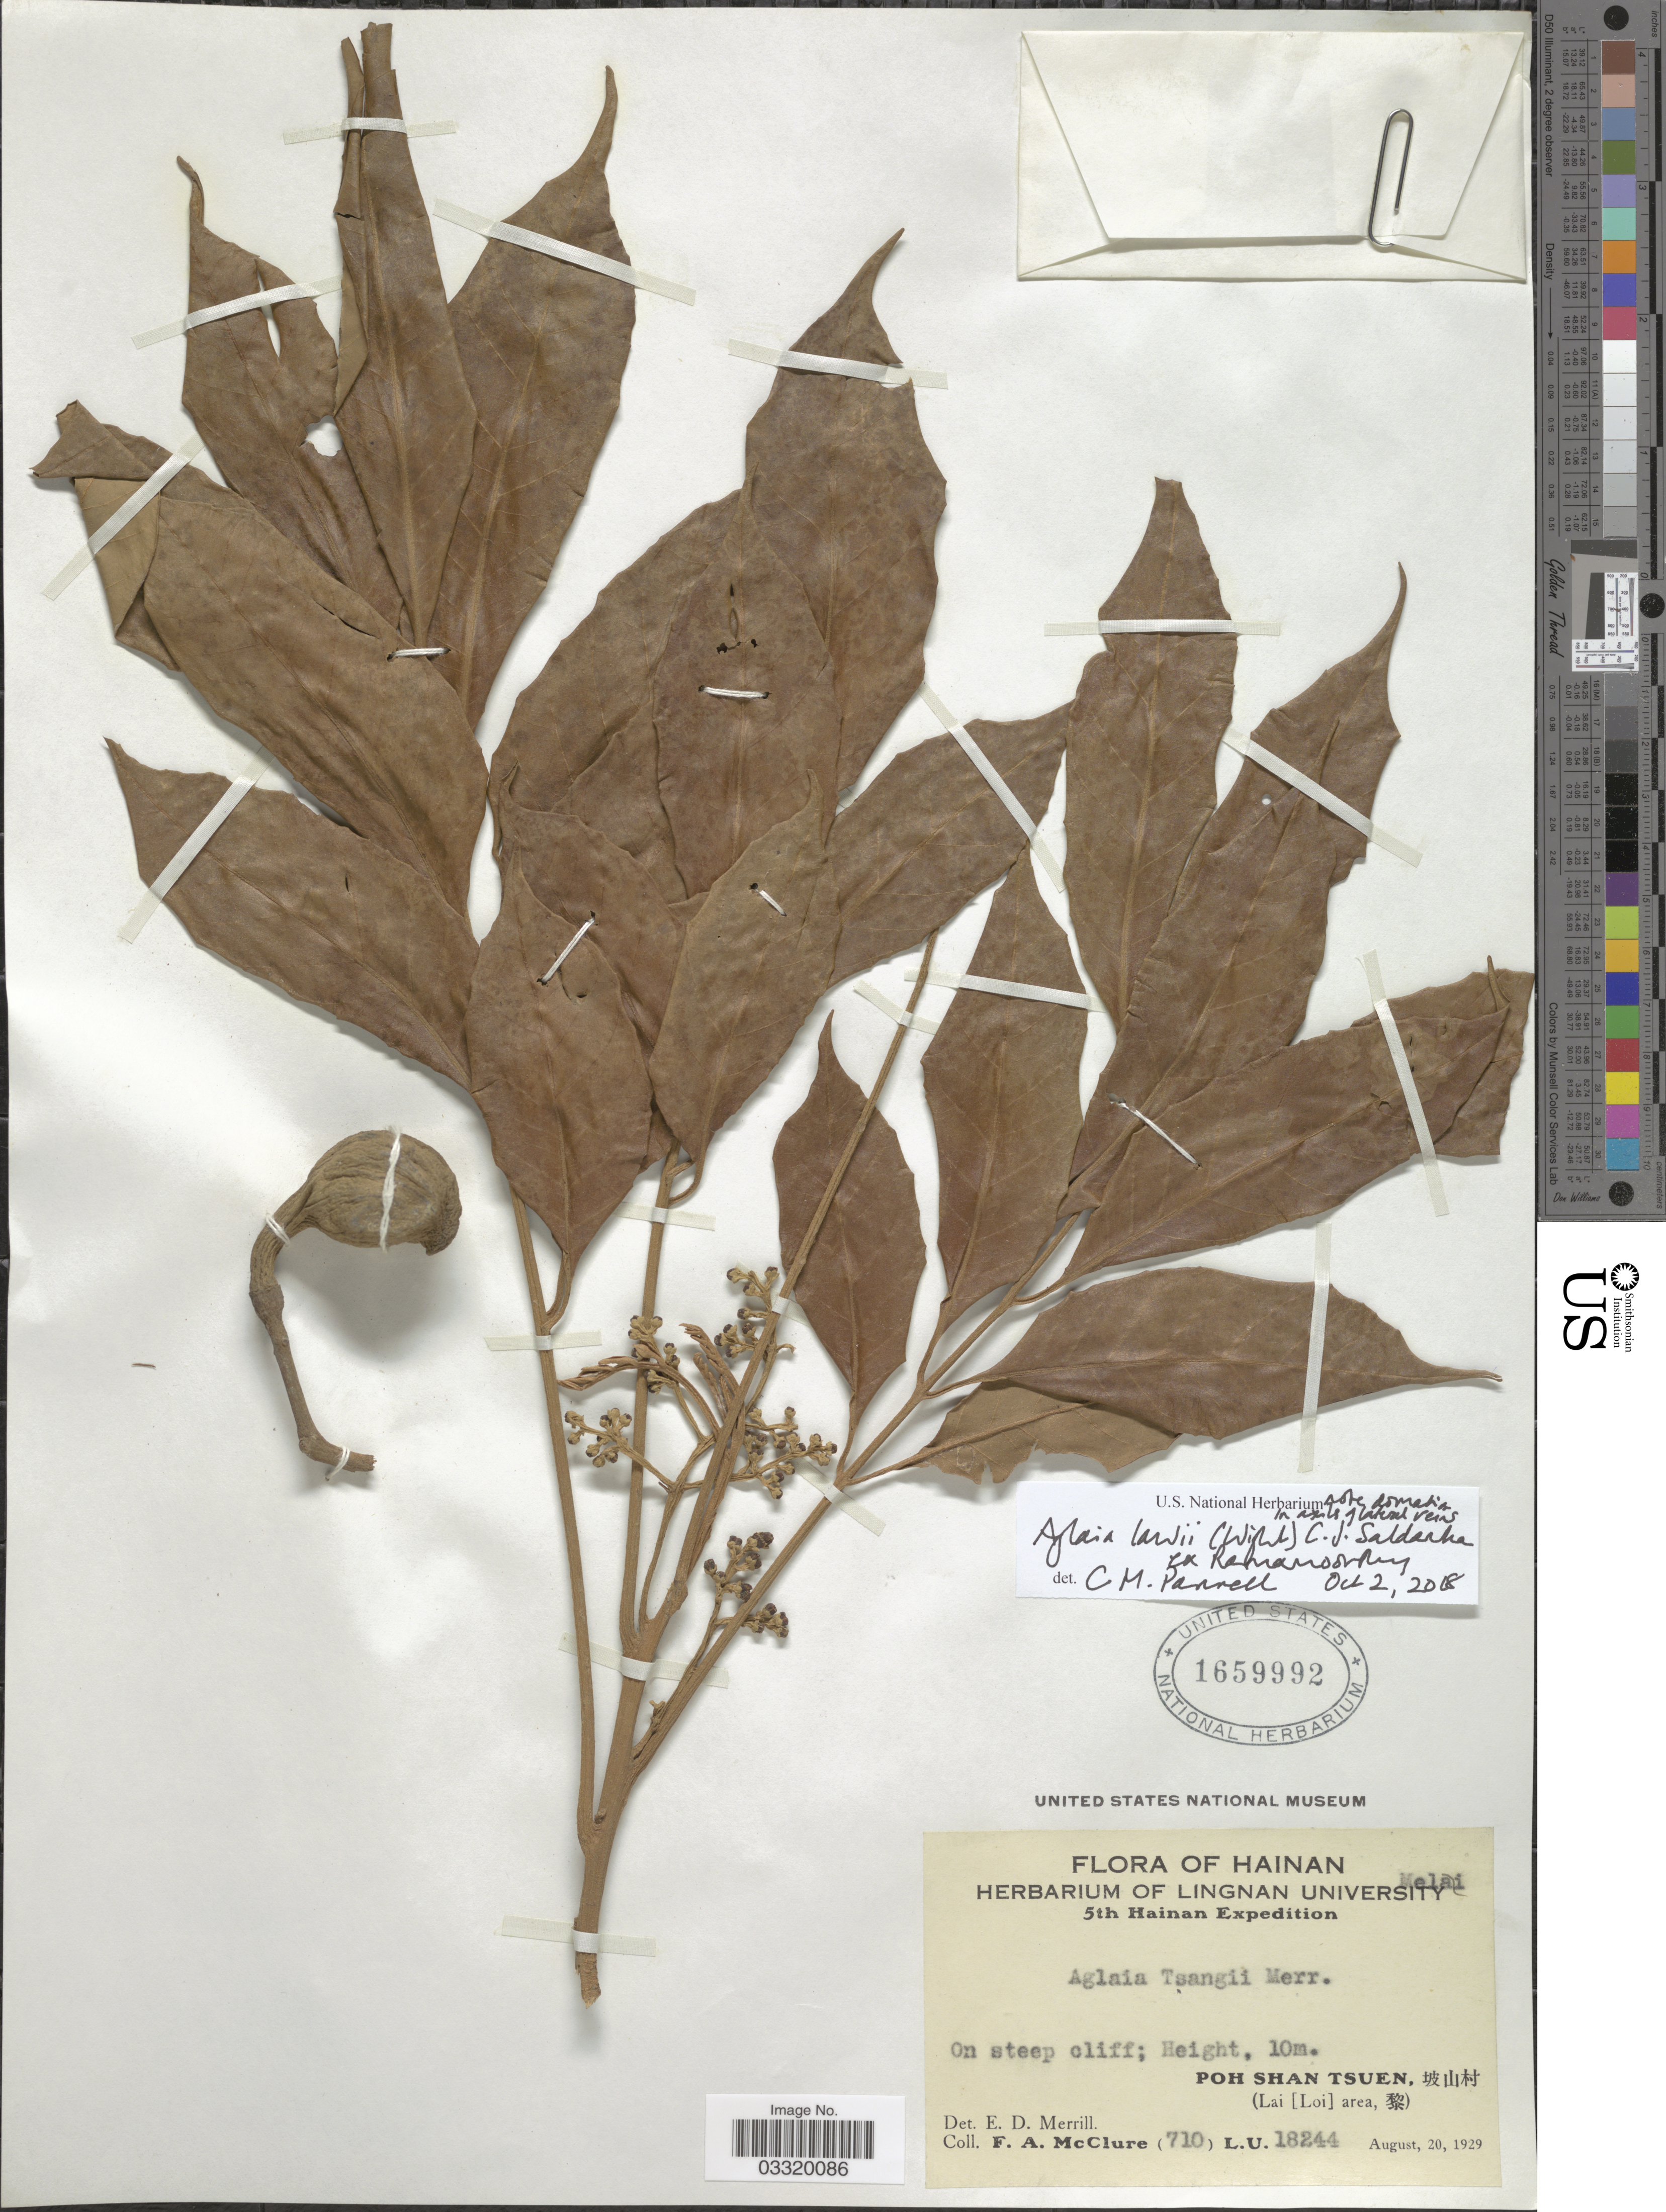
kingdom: Plantae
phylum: Tracheophyta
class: Magnoliopsida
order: Sapindales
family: Meliaceae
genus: Aglaia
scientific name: Aglaia lawii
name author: (Wight) C.J. Saldanha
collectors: F. A. McClure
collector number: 710 L.U. 18244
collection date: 1929-08-20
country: China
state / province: Hainan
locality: Poh Shan Tsuen, X. (Lai [Loi] area, X).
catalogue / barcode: US 1659992